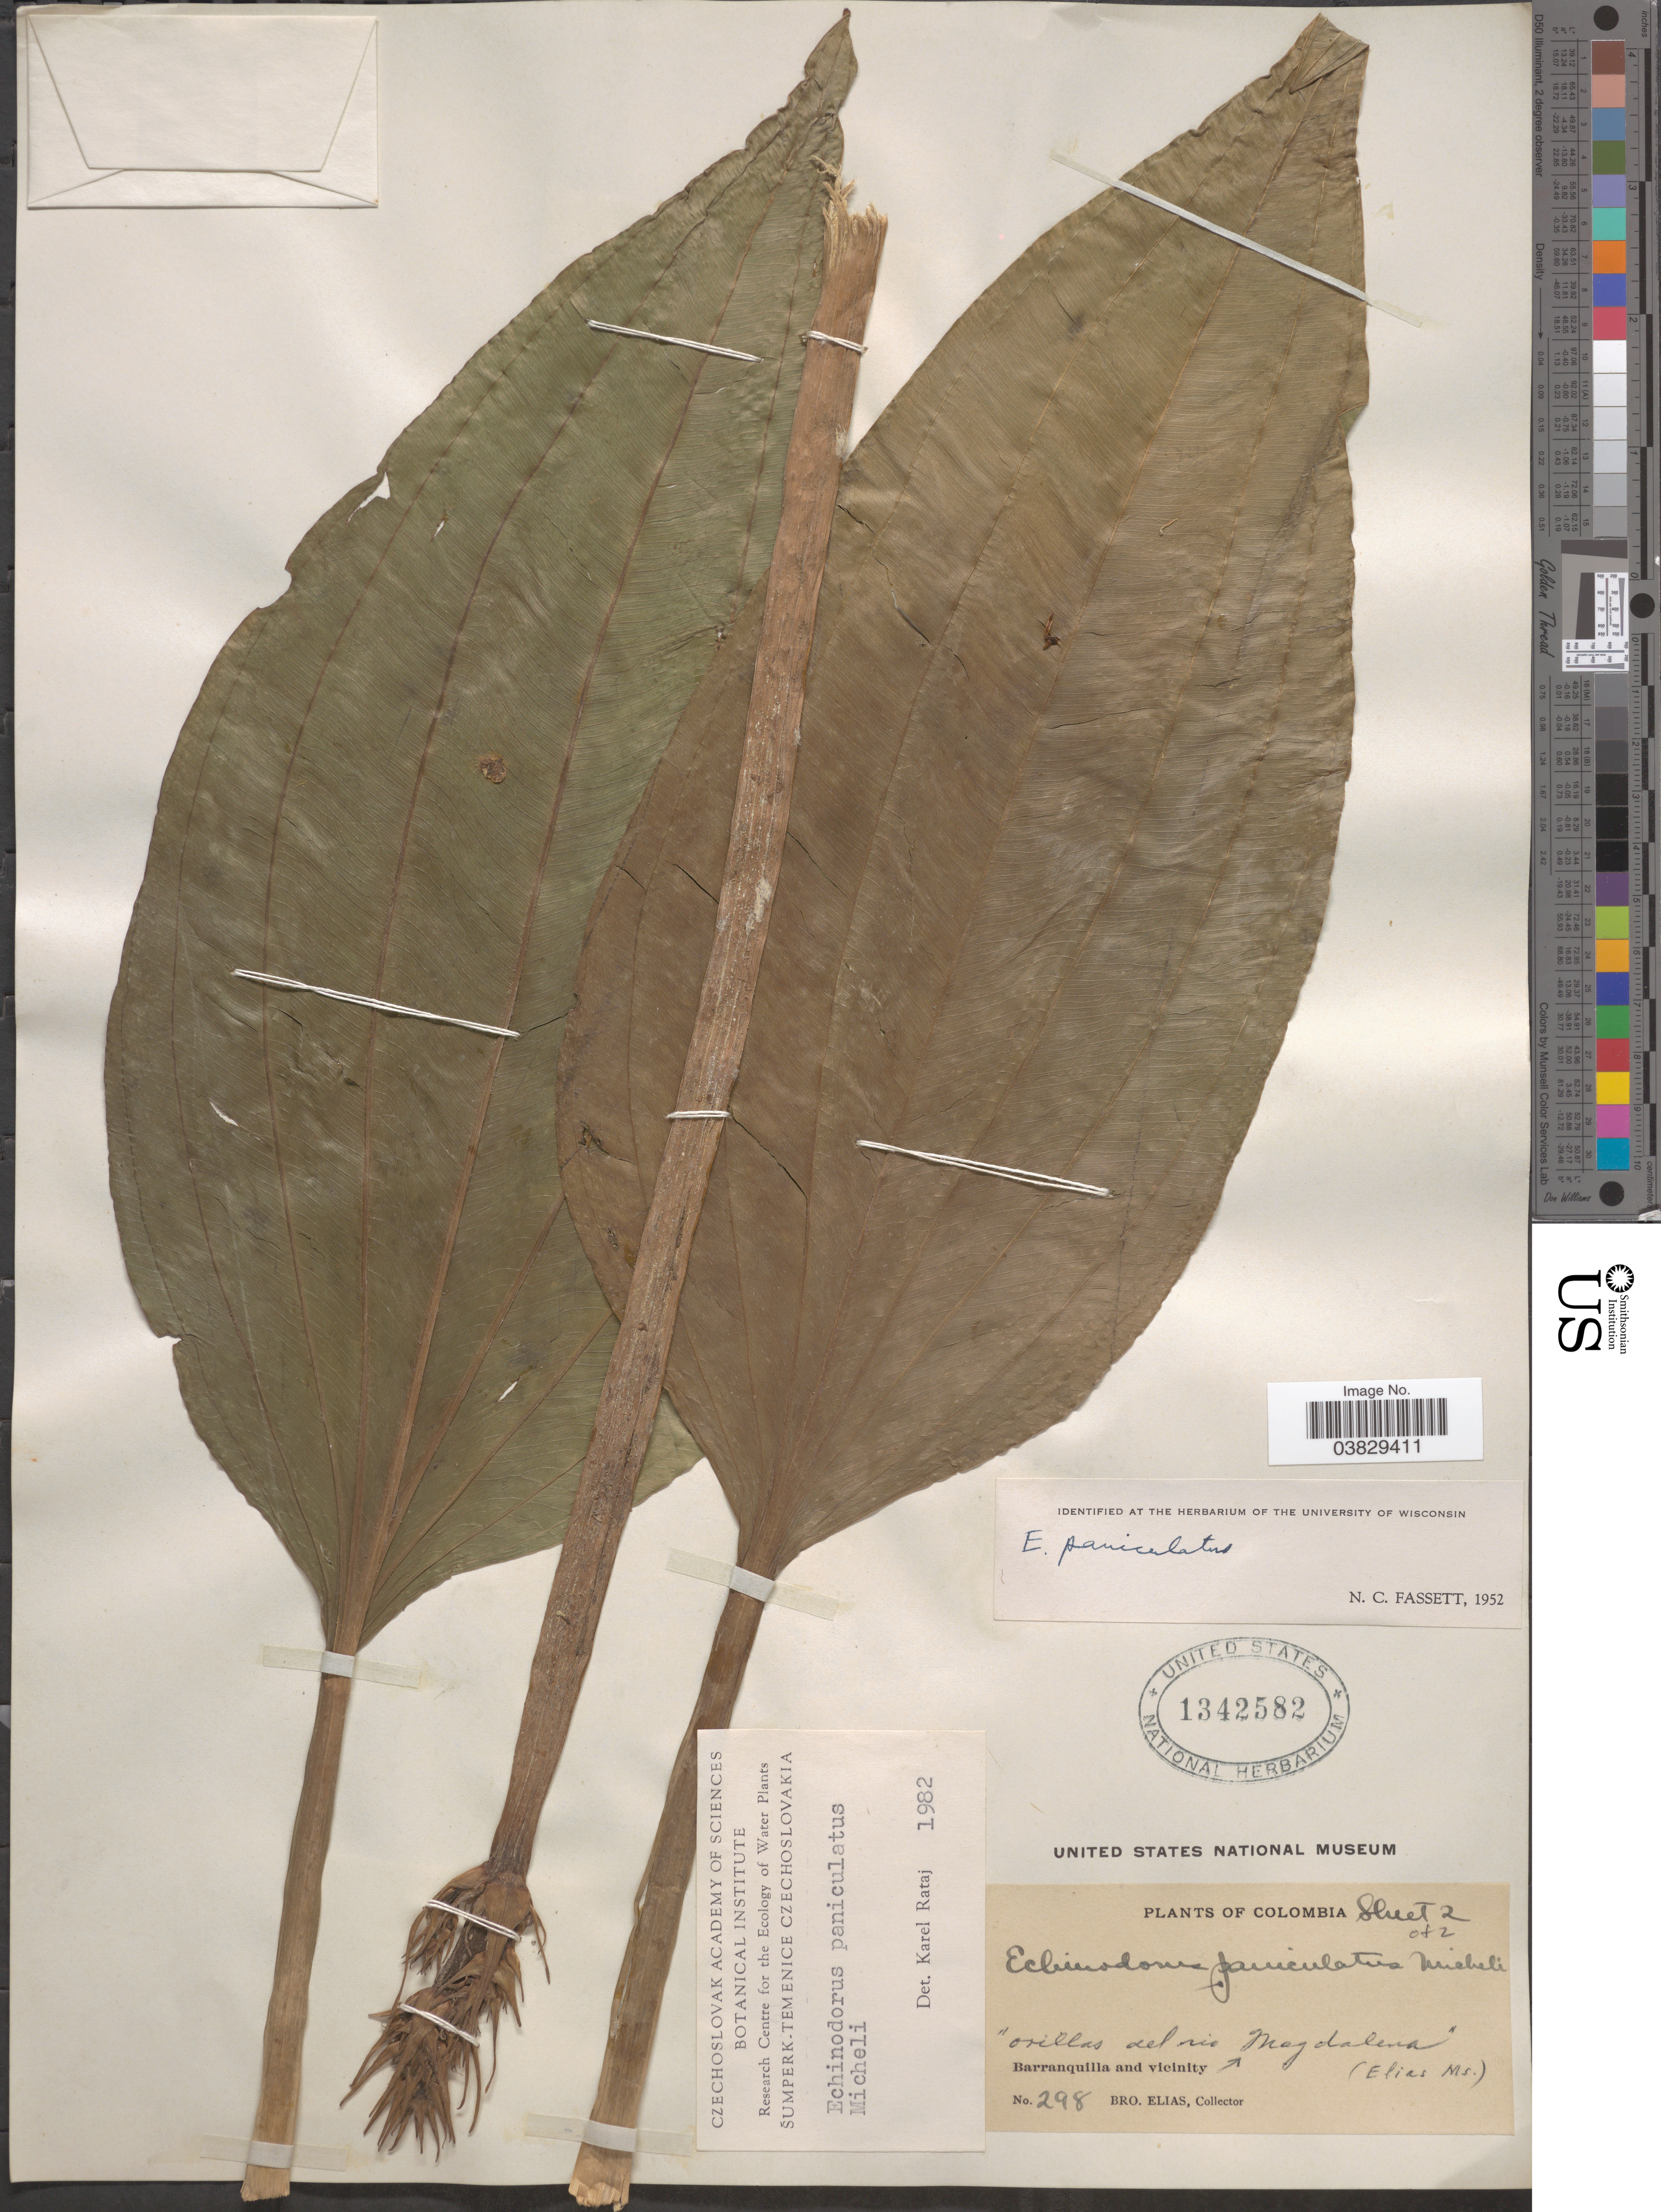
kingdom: Plantae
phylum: Tracheophyta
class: Liliopsida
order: Alismatales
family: Alismataceae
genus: Echinodorus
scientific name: Echinodorus paniculatus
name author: Micheli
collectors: Bro. Elias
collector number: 298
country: Colombia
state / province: Magdalena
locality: Orillas del rio Magdalena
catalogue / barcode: US 1342582